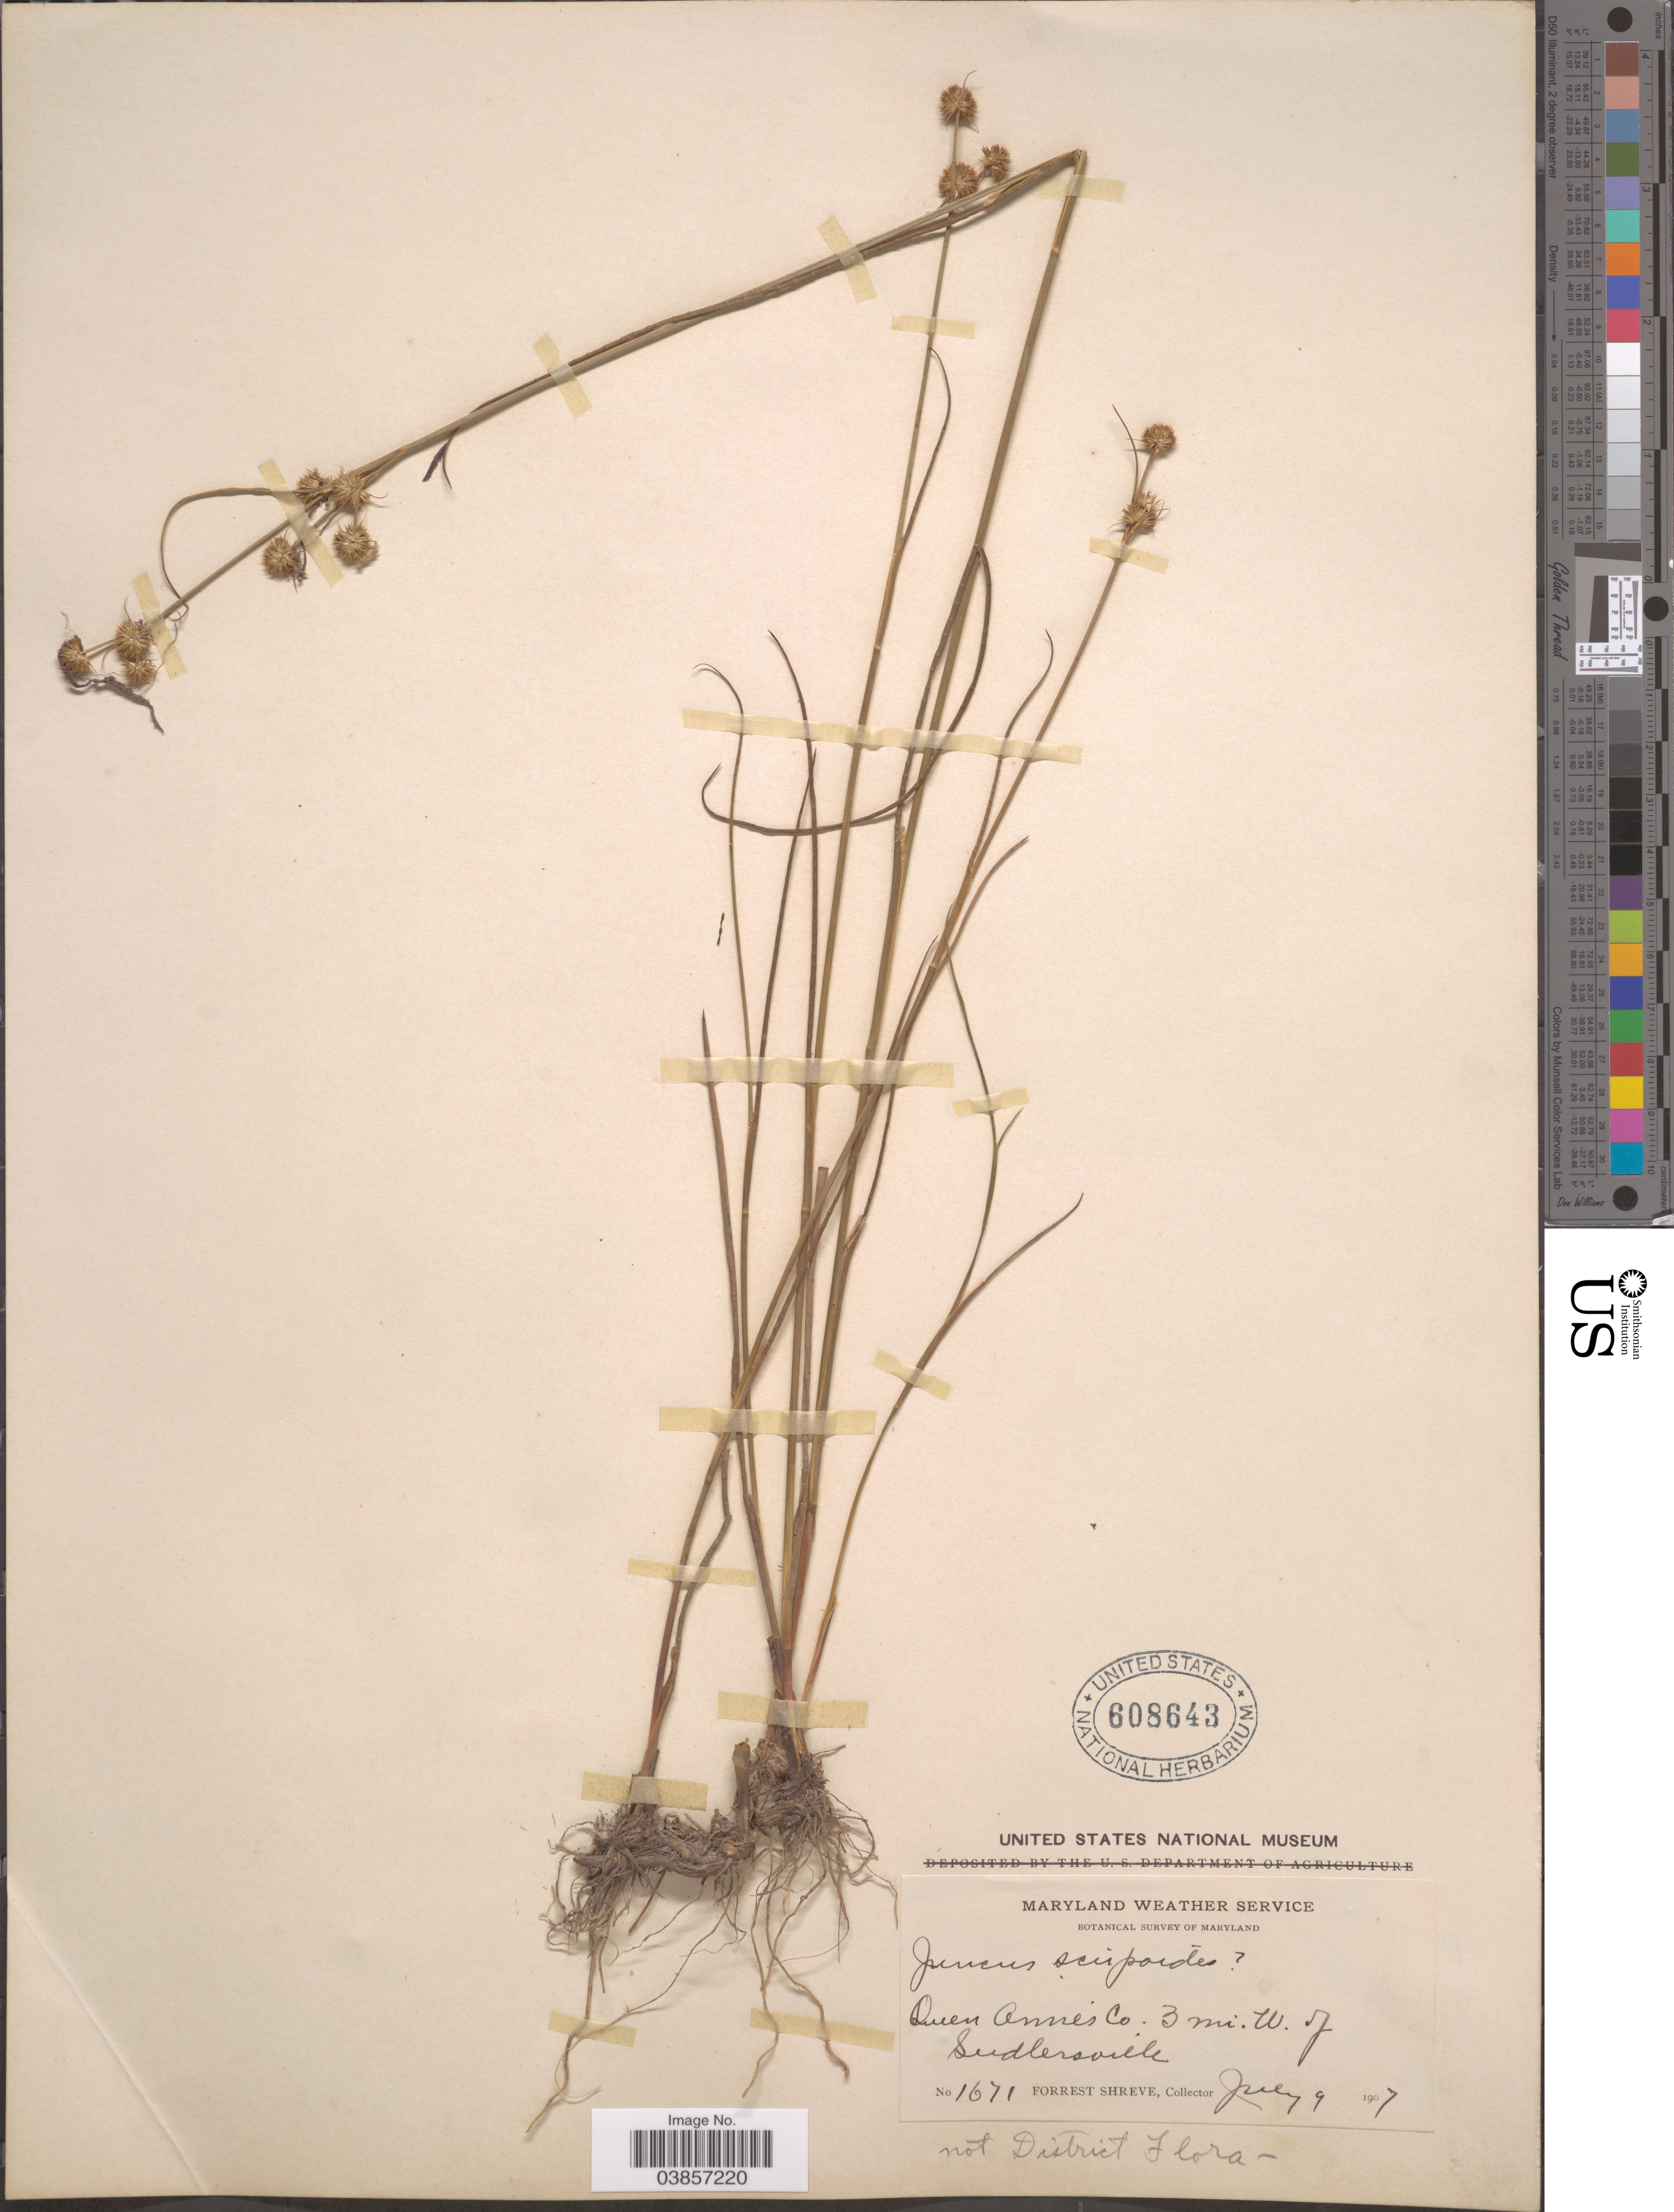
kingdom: Plantae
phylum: Tracheophyta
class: Liliopsida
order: Poales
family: Juncaceae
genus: Juncus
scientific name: Juncus scirpoides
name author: Lam.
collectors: F. Shreve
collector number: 1671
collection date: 1907-07-09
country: United States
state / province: Maryland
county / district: Queen Anne's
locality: Queen Anne's Co. 3 mi. W. of Sudlersville.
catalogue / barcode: US 608643